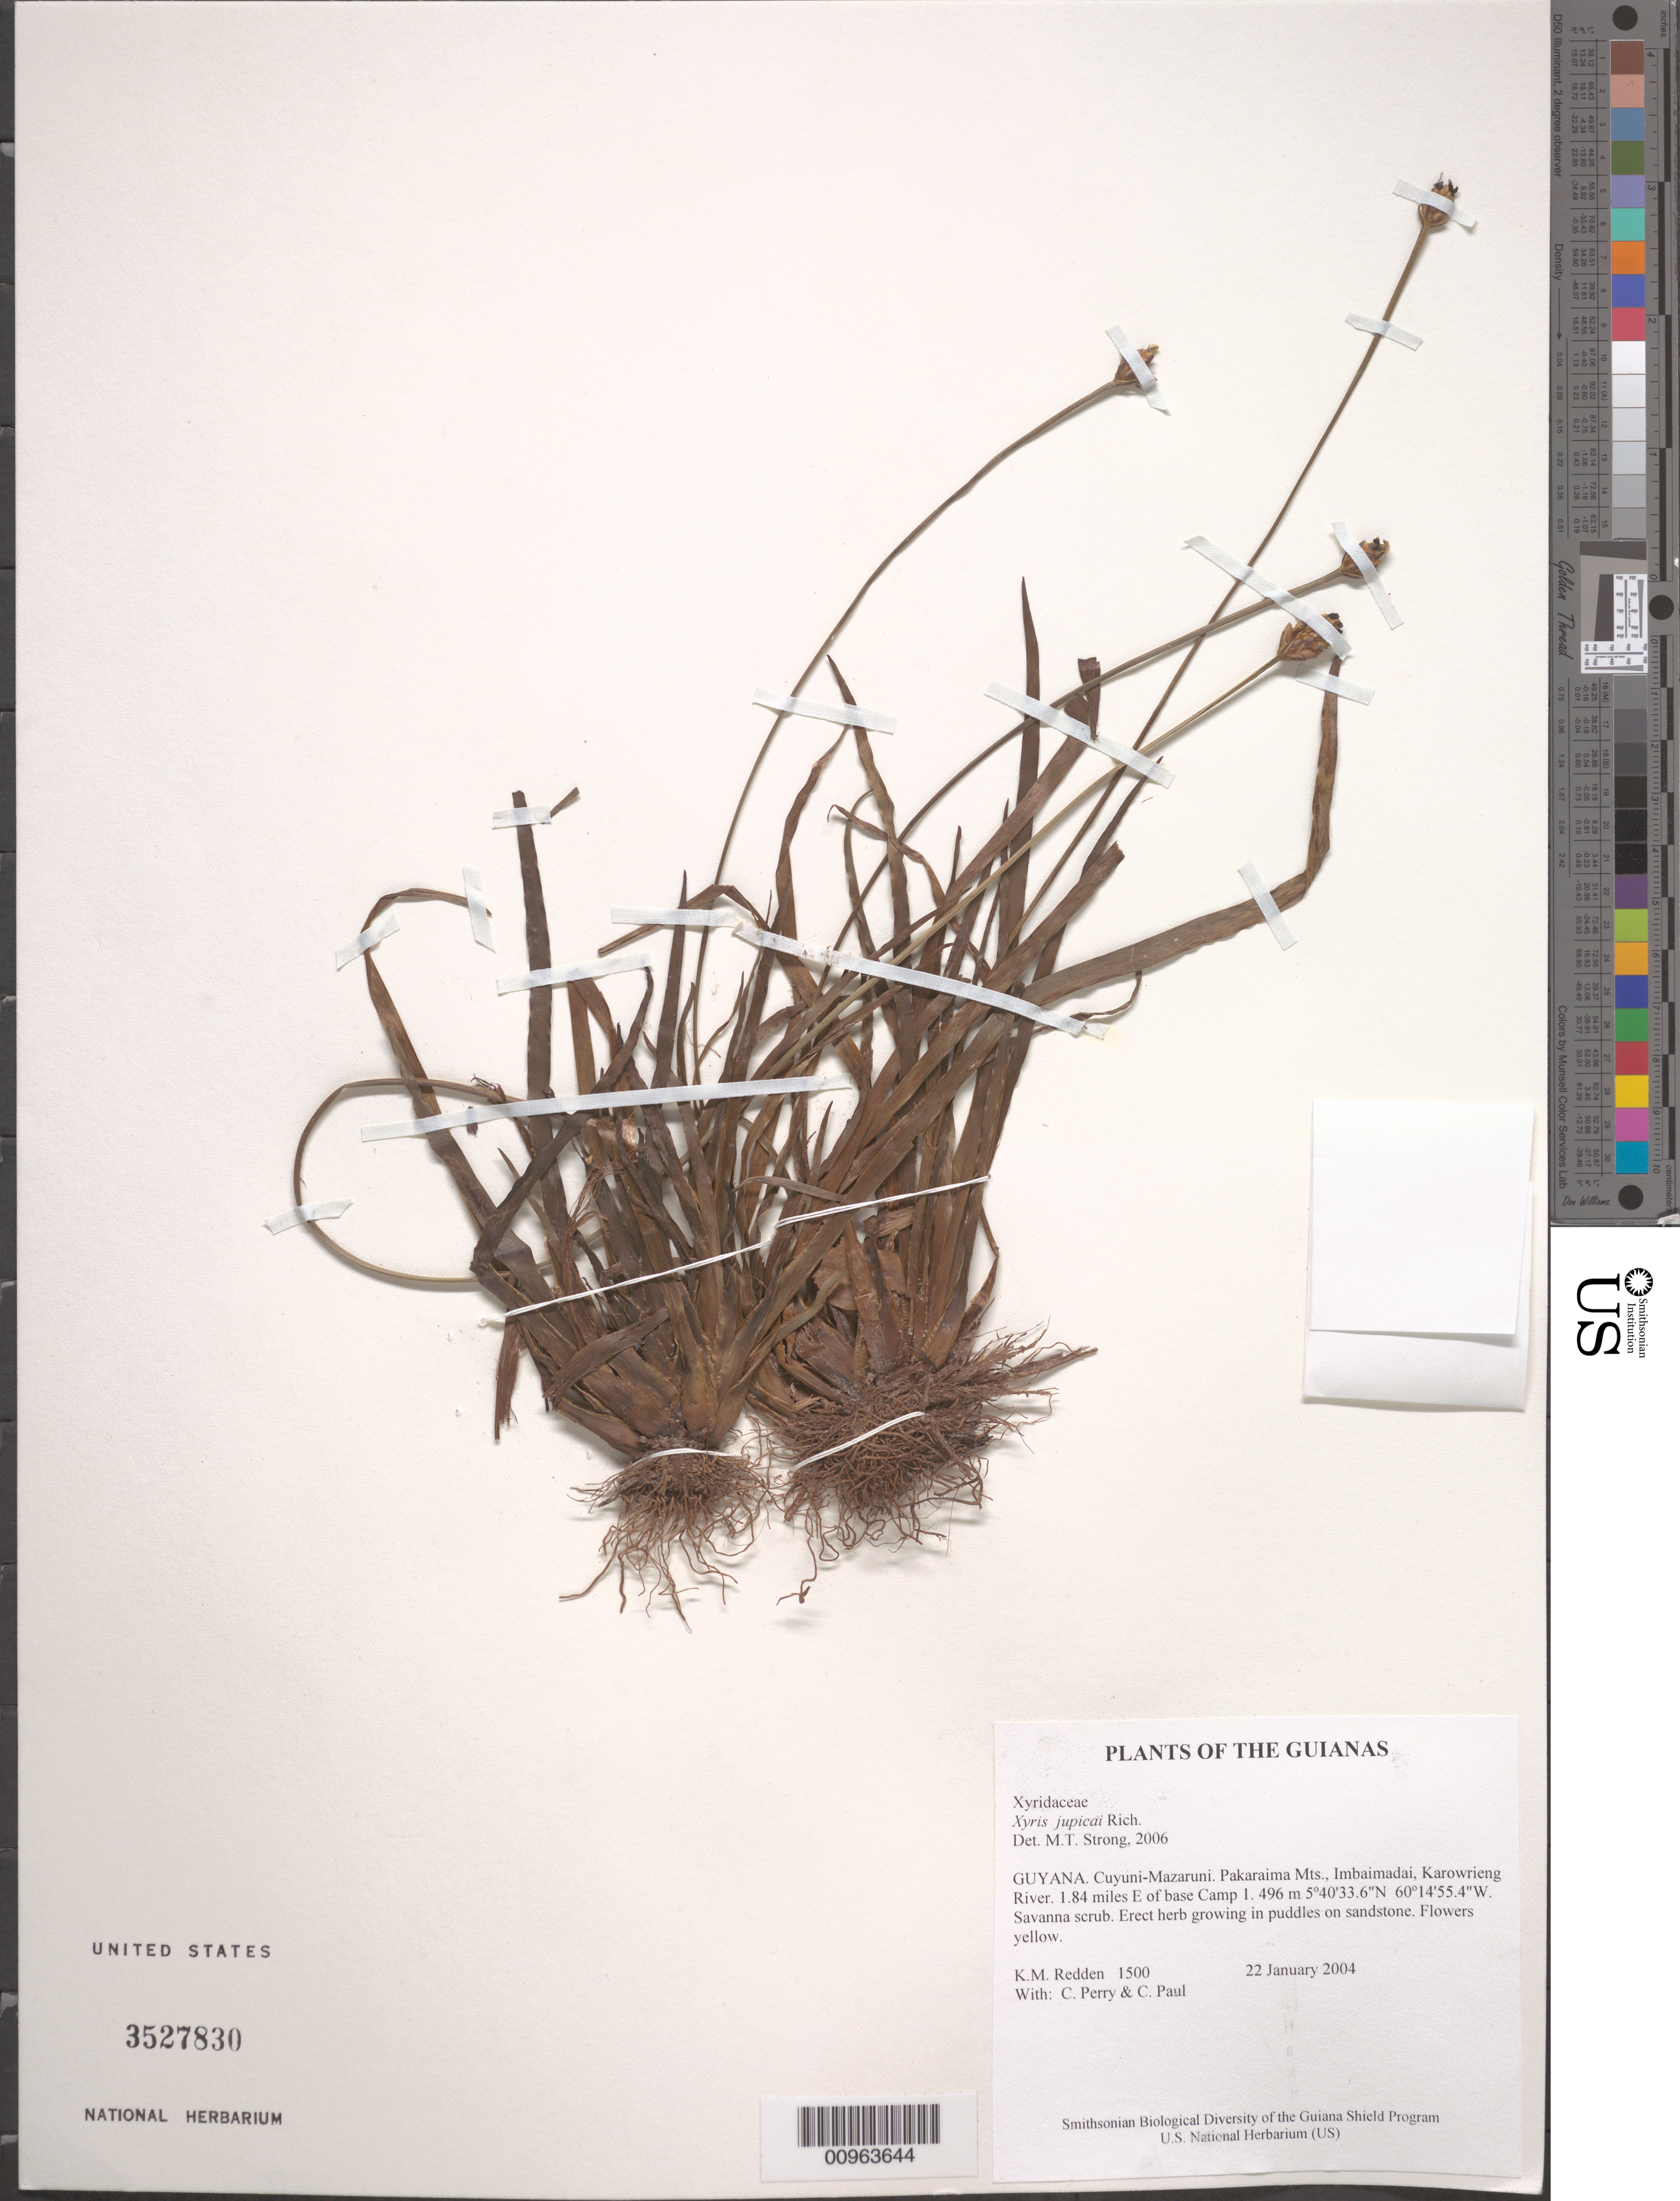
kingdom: Plantae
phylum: Tracheophyta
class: Liliopsida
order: Poales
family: Xyridaceae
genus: Xyris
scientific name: Xyris jupicai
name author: Rich.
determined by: Strong, M. T., (US), Smithsonian Institution - National Museum of Natural History (UNITED STATES)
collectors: K. M. Redden, C. Perry & C. Paul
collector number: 1500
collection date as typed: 22 January 2004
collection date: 2004-01-22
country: Guyana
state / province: Cuyuni-Mazaruni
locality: Pakaraima Mts., Imbaimadai, Karowrieng River. 1.84 miles E of base Camp 1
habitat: Savanna scrub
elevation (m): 496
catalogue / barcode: US 3527830